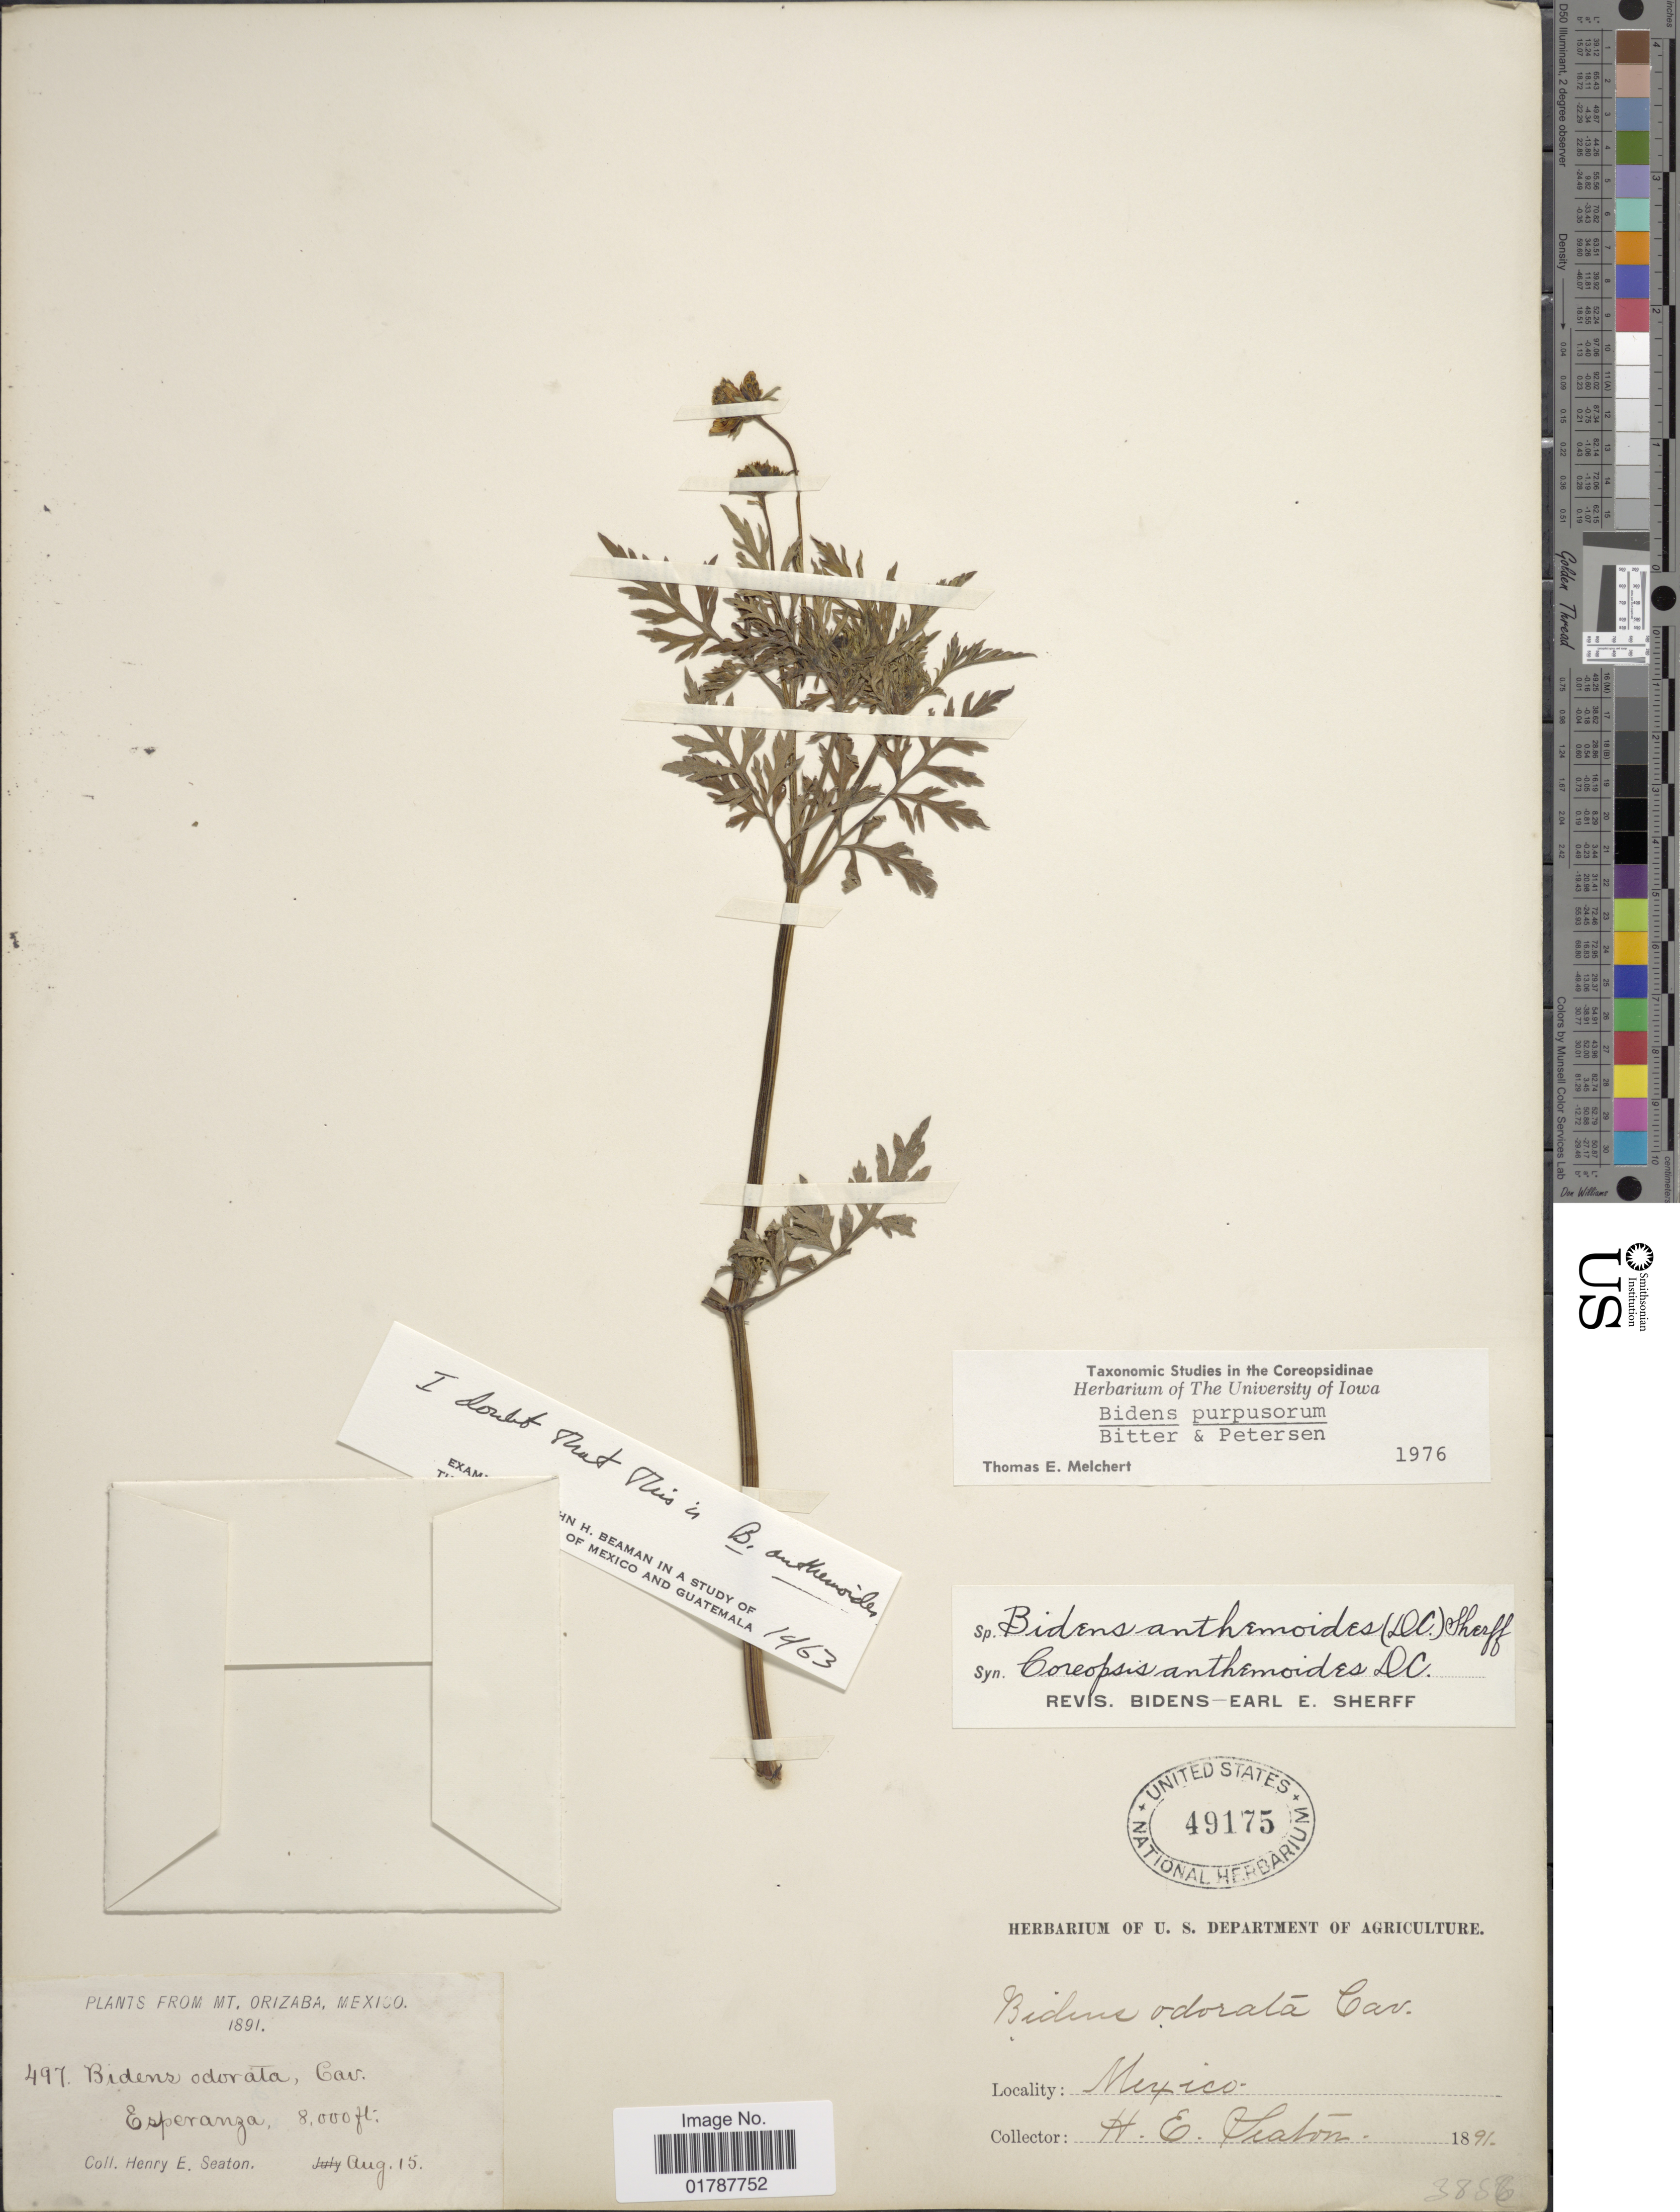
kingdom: Plantae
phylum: Tracheophyta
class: Magnoliopsida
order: Asterales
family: Asteraceae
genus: Bidens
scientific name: Bidens purpusorum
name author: Bitter & Petersen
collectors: H. E. Seaton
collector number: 497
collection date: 1891-08-15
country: Mexico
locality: From Mt. Orizaba, Mexico, Esperanza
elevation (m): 2438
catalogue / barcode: US 49175